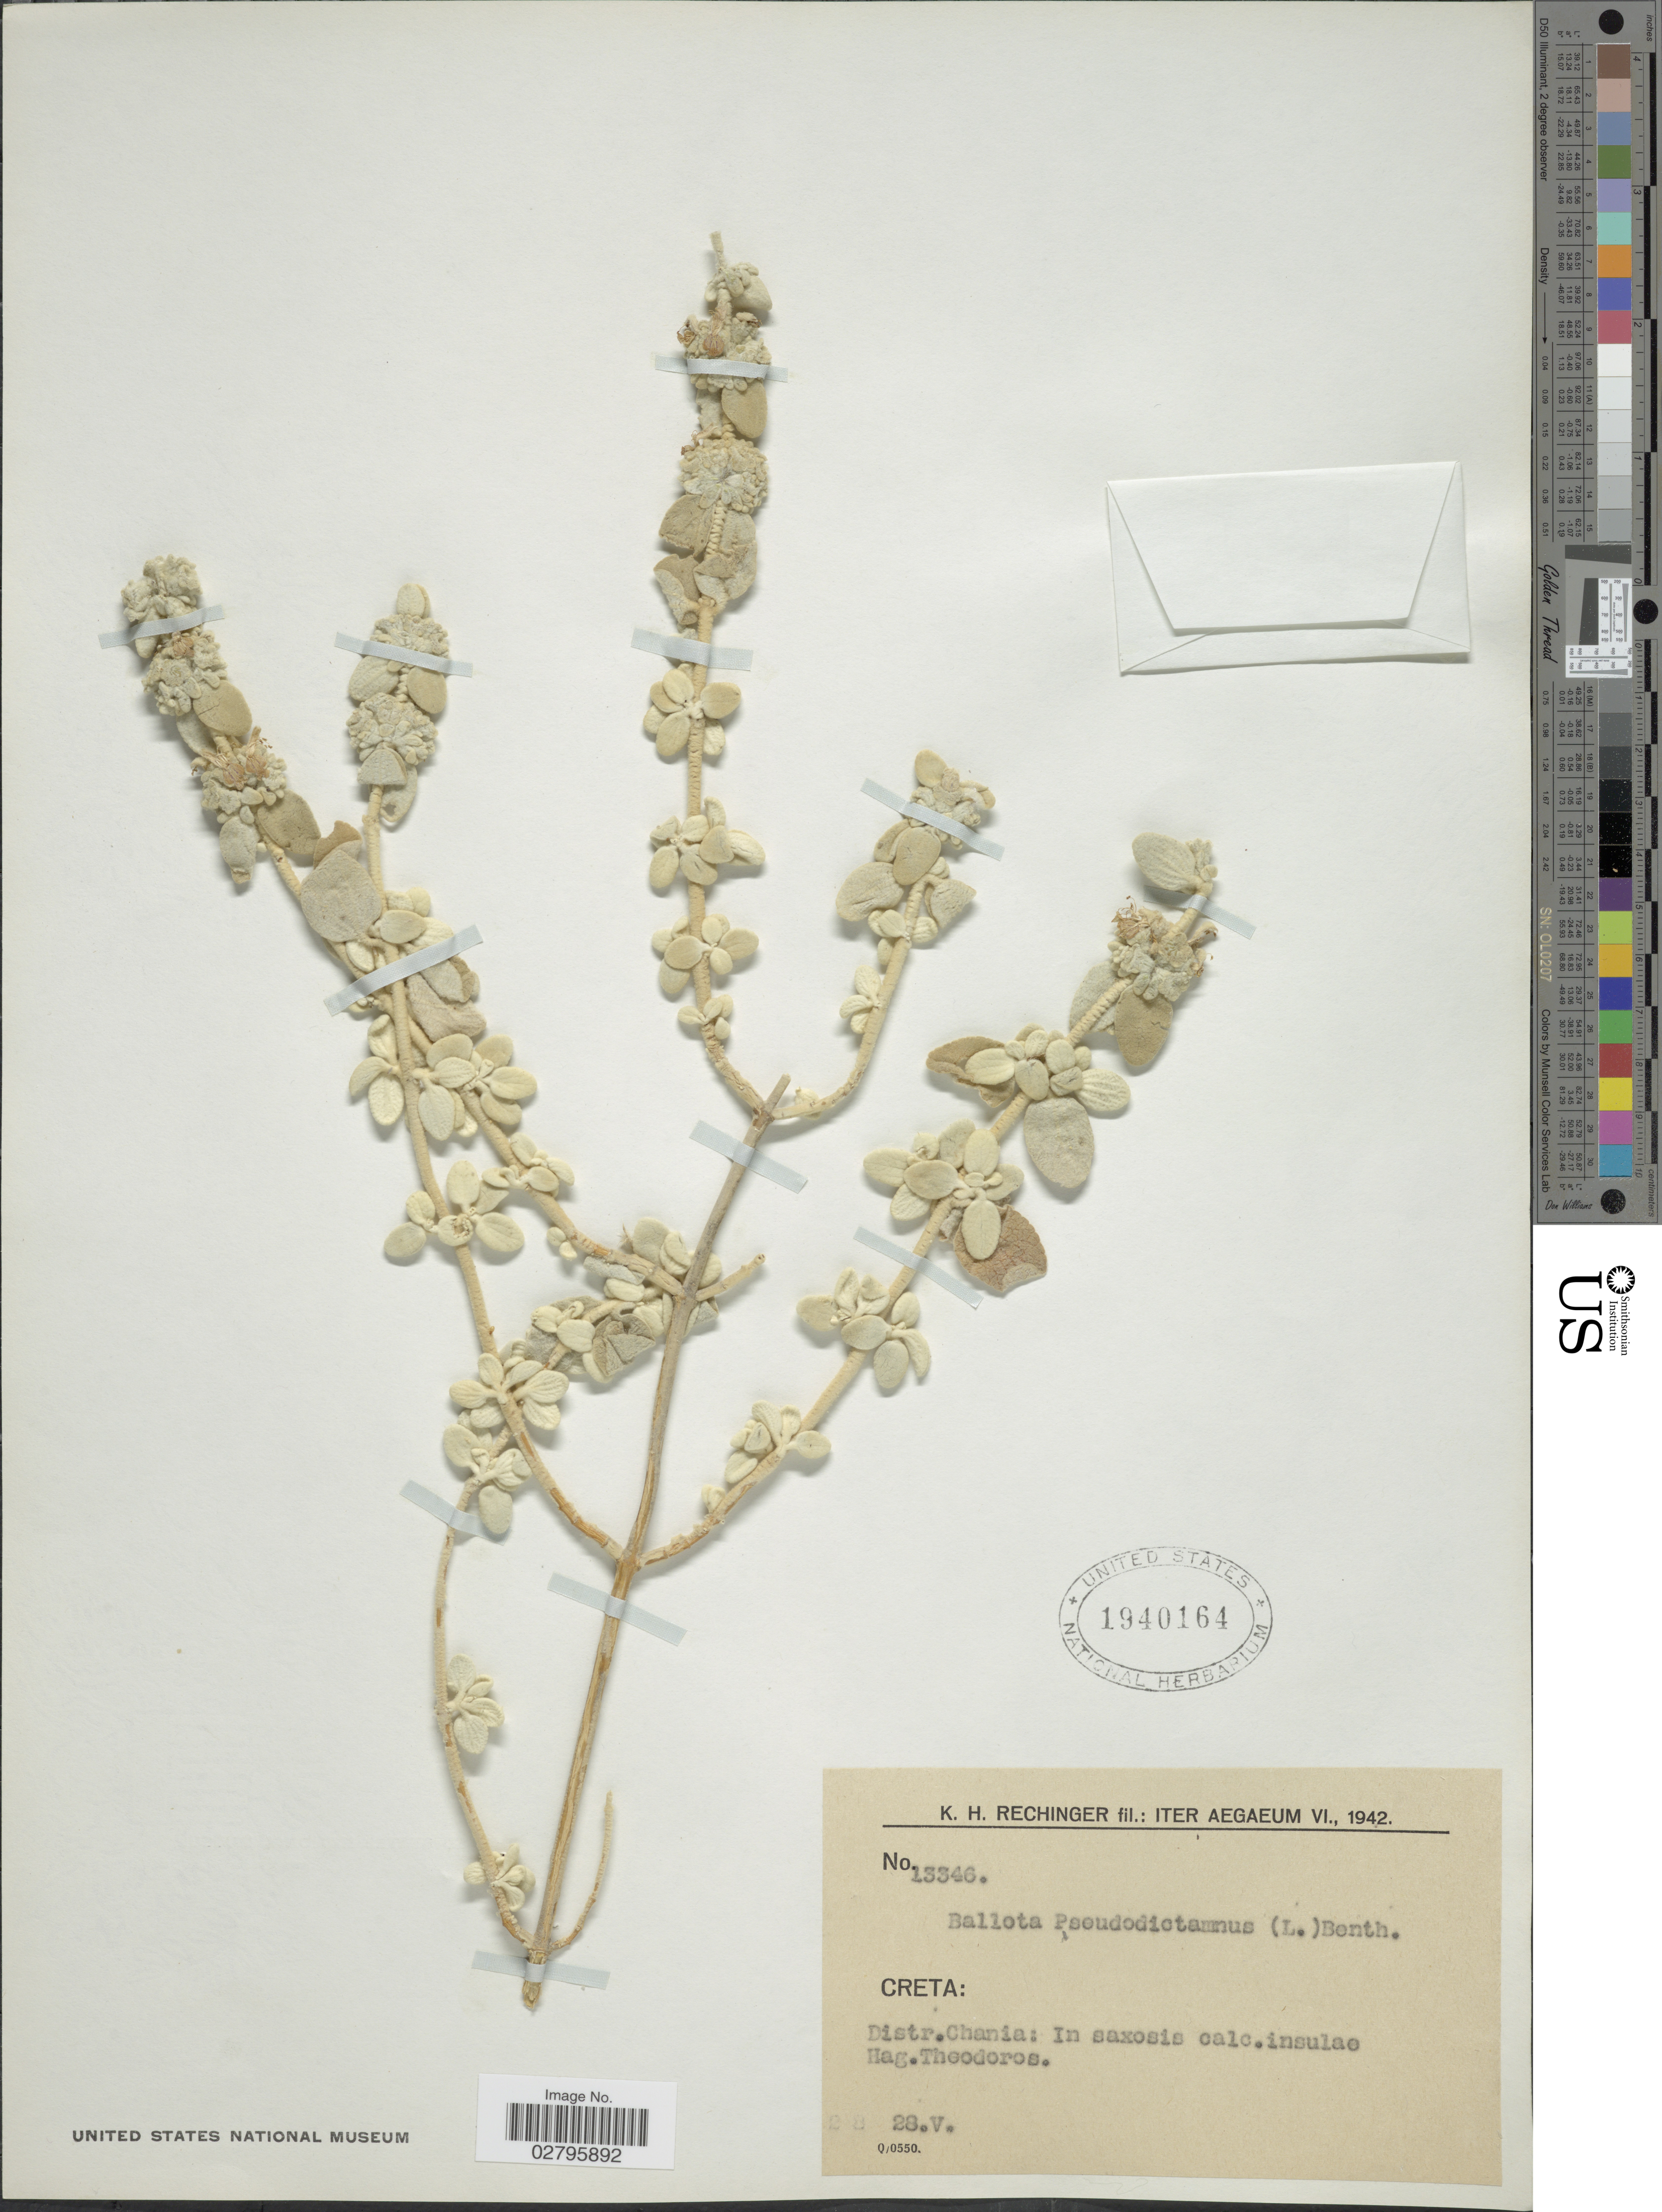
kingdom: Plantae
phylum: Tracheophyta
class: Magnoliopsida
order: Lamiales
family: Lamiaceae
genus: Ballota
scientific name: Ballota pseudodictamnus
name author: (L.) Benth.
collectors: K. H. Rechinger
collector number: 13346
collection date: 1942-05-28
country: Greece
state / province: Crete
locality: Iter Aegaeum. Creta: Distr. Chania: In saxosis calc. insulae Hag. Theodoros.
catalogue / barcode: US 1940164